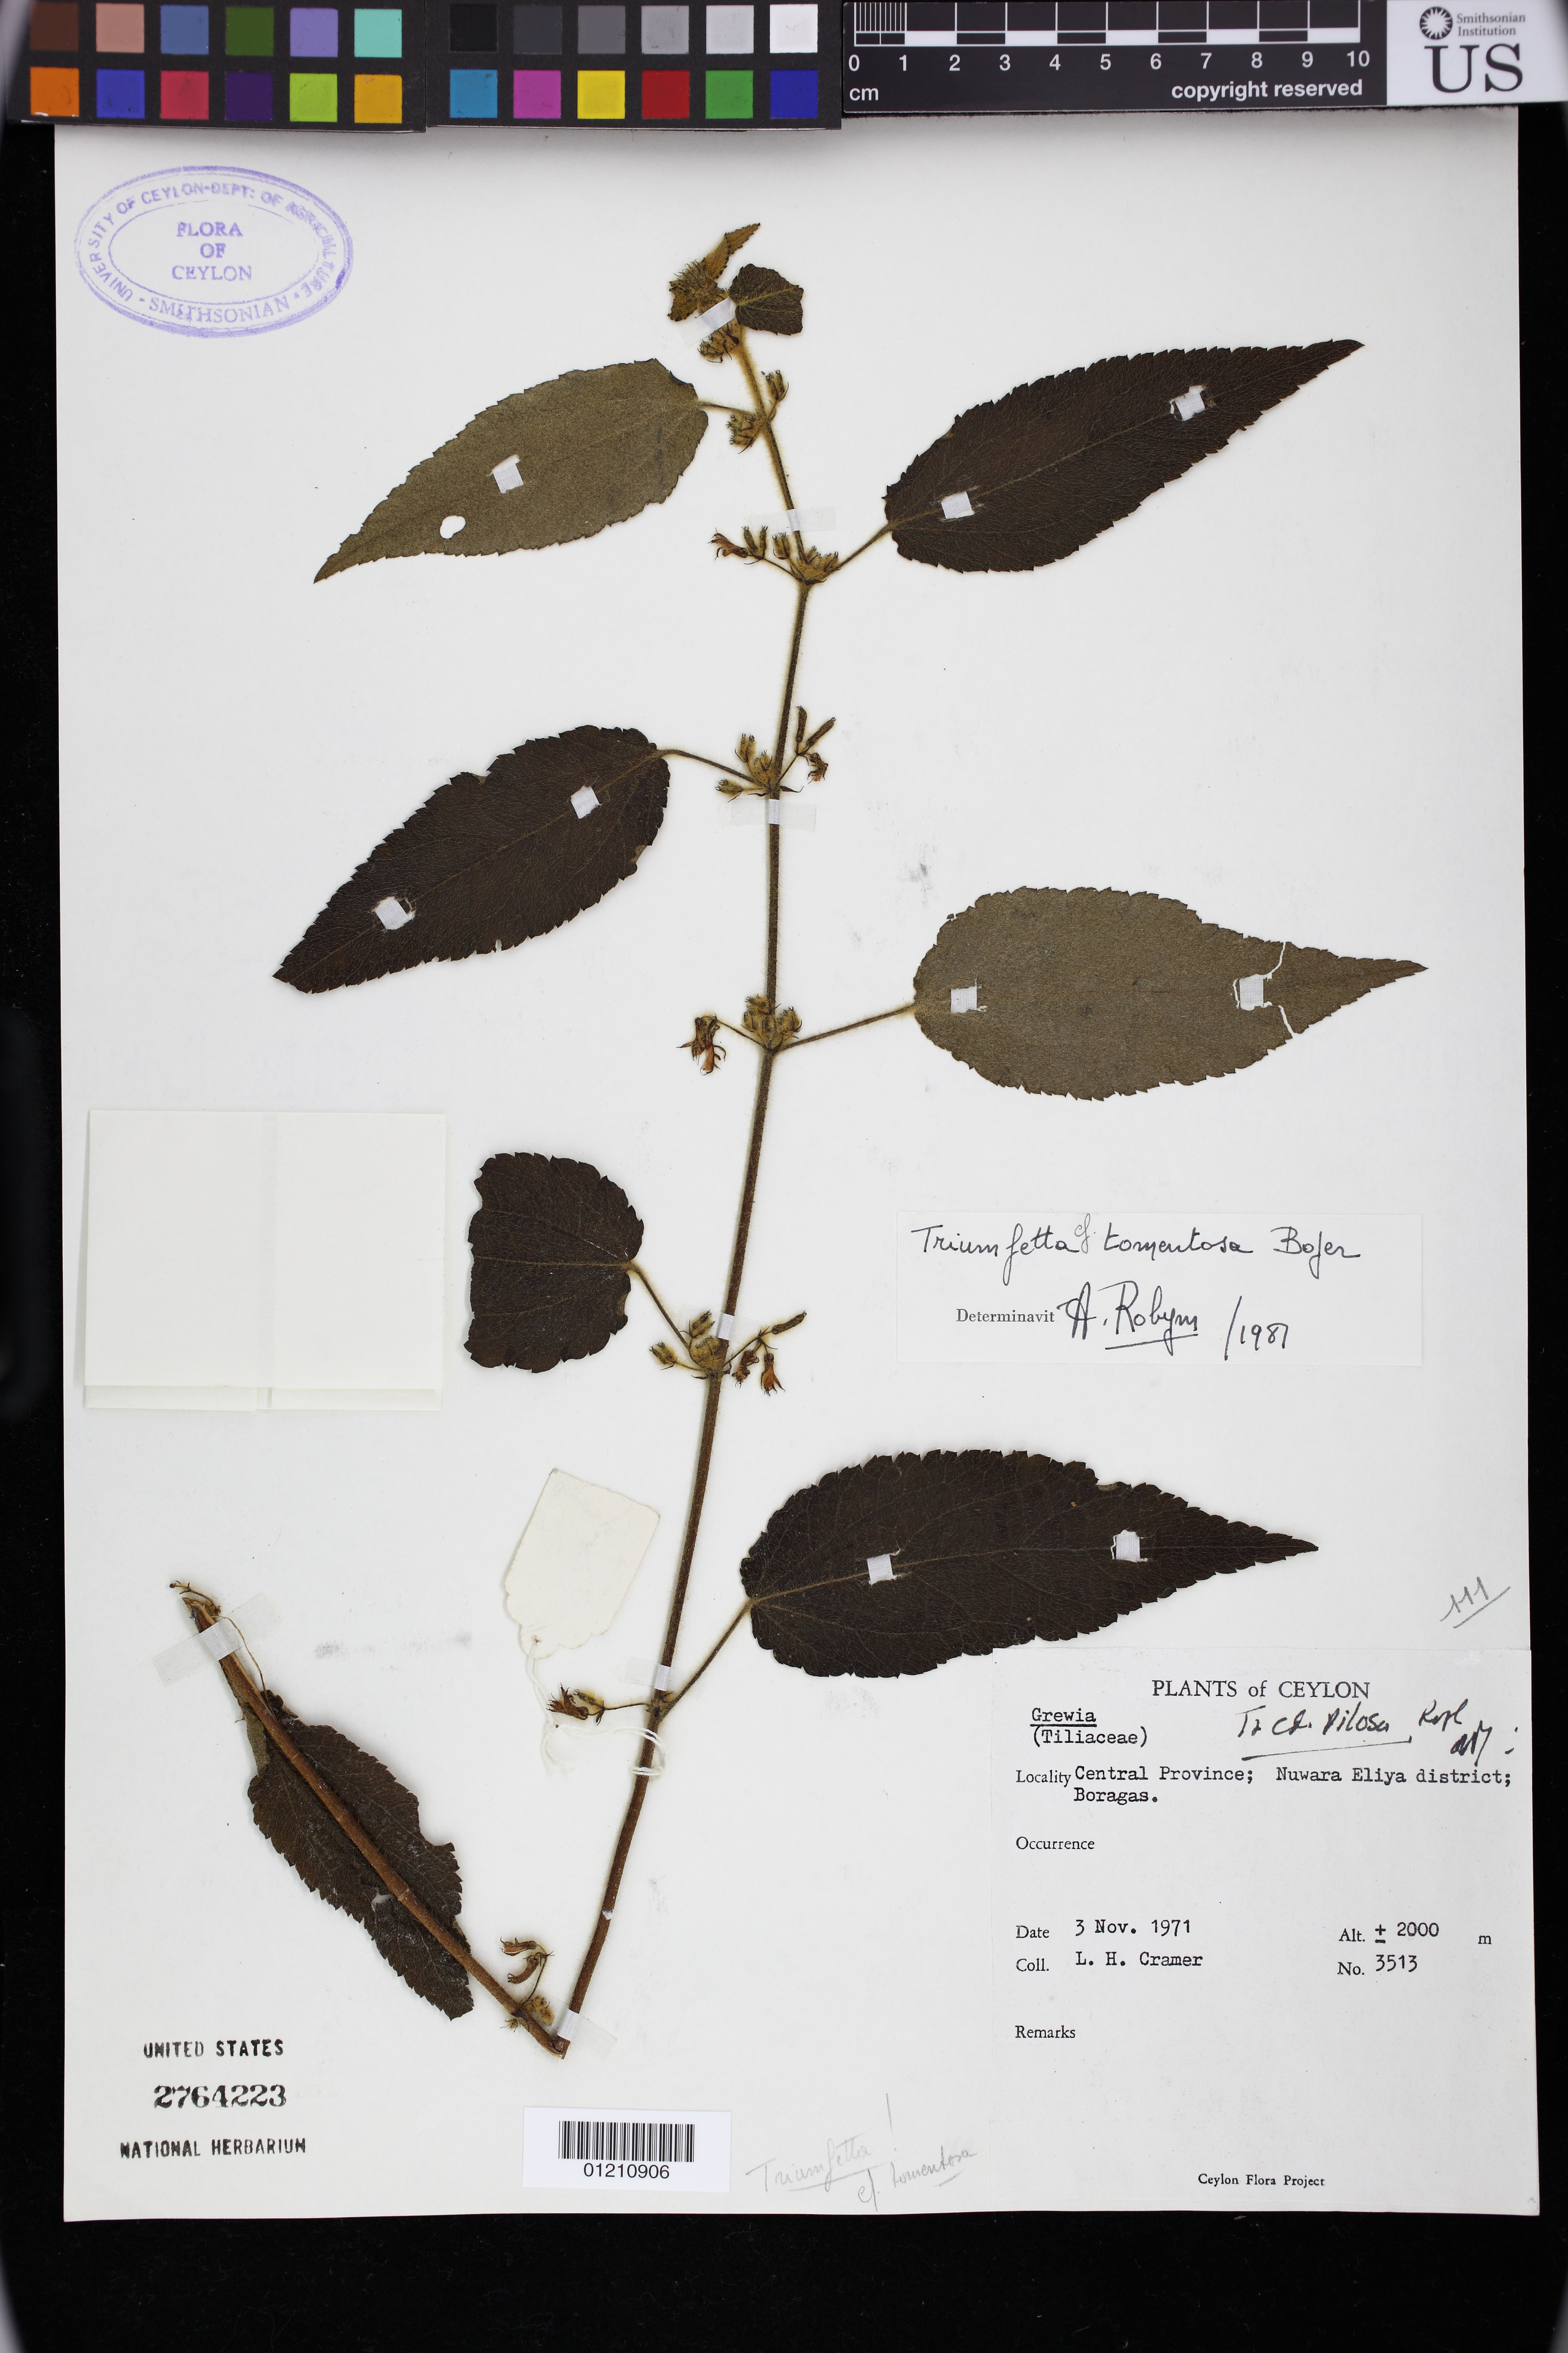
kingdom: Plantae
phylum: Tracheophyta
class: Magnoliopsida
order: Malvales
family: Malvaceae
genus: Triumfetta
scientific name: Triumfetta pilosa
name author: Roth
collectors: L. H. Cramer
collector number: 3513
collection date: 1971-11-03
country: Sri Lanka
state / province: Uva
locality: Central Province; Nuwara Eliya district;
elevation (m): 610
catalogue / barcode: US 2764223